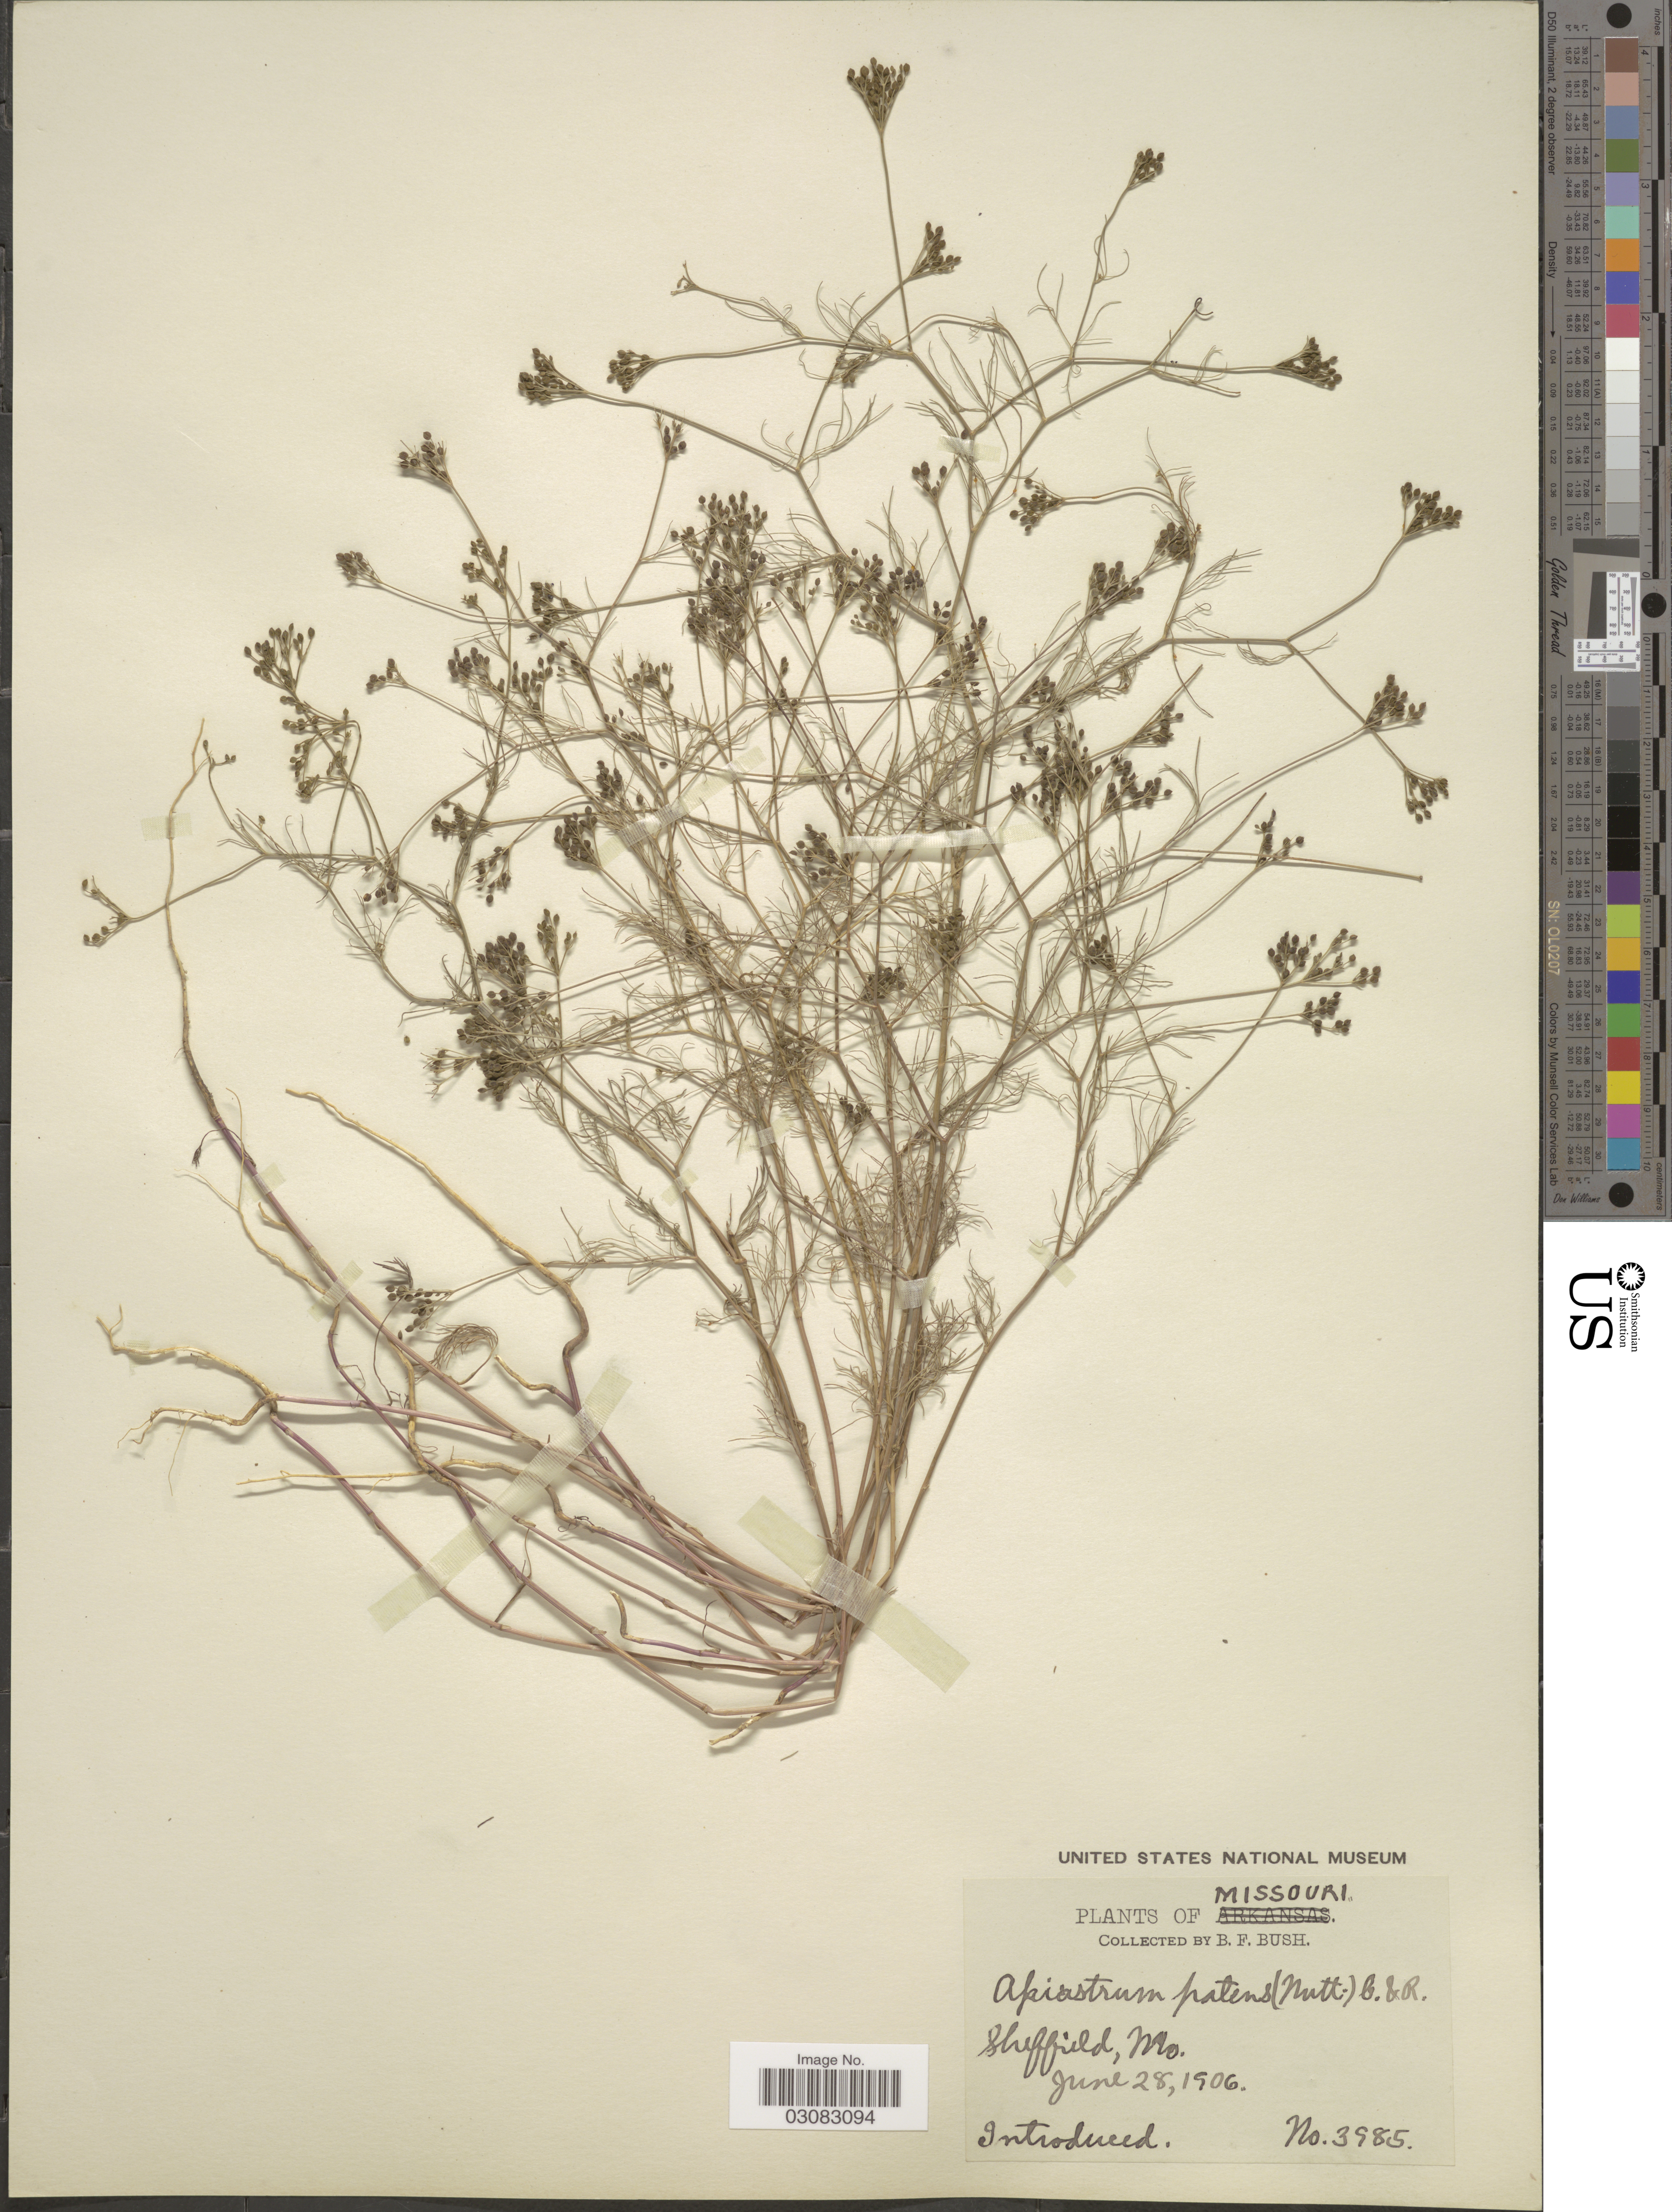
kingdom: Plantae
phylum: Tracheophyta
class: Magnoliopsida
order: Apiales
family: Apiaceae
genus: Spermolepis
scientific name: Spermolepis patens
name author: (Nutt. ex DC.) B.L. Rob.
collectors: B. F. Bush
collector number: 3985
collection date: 1906-06-28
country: United States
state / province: Missouri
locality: Sheffield, Mo.